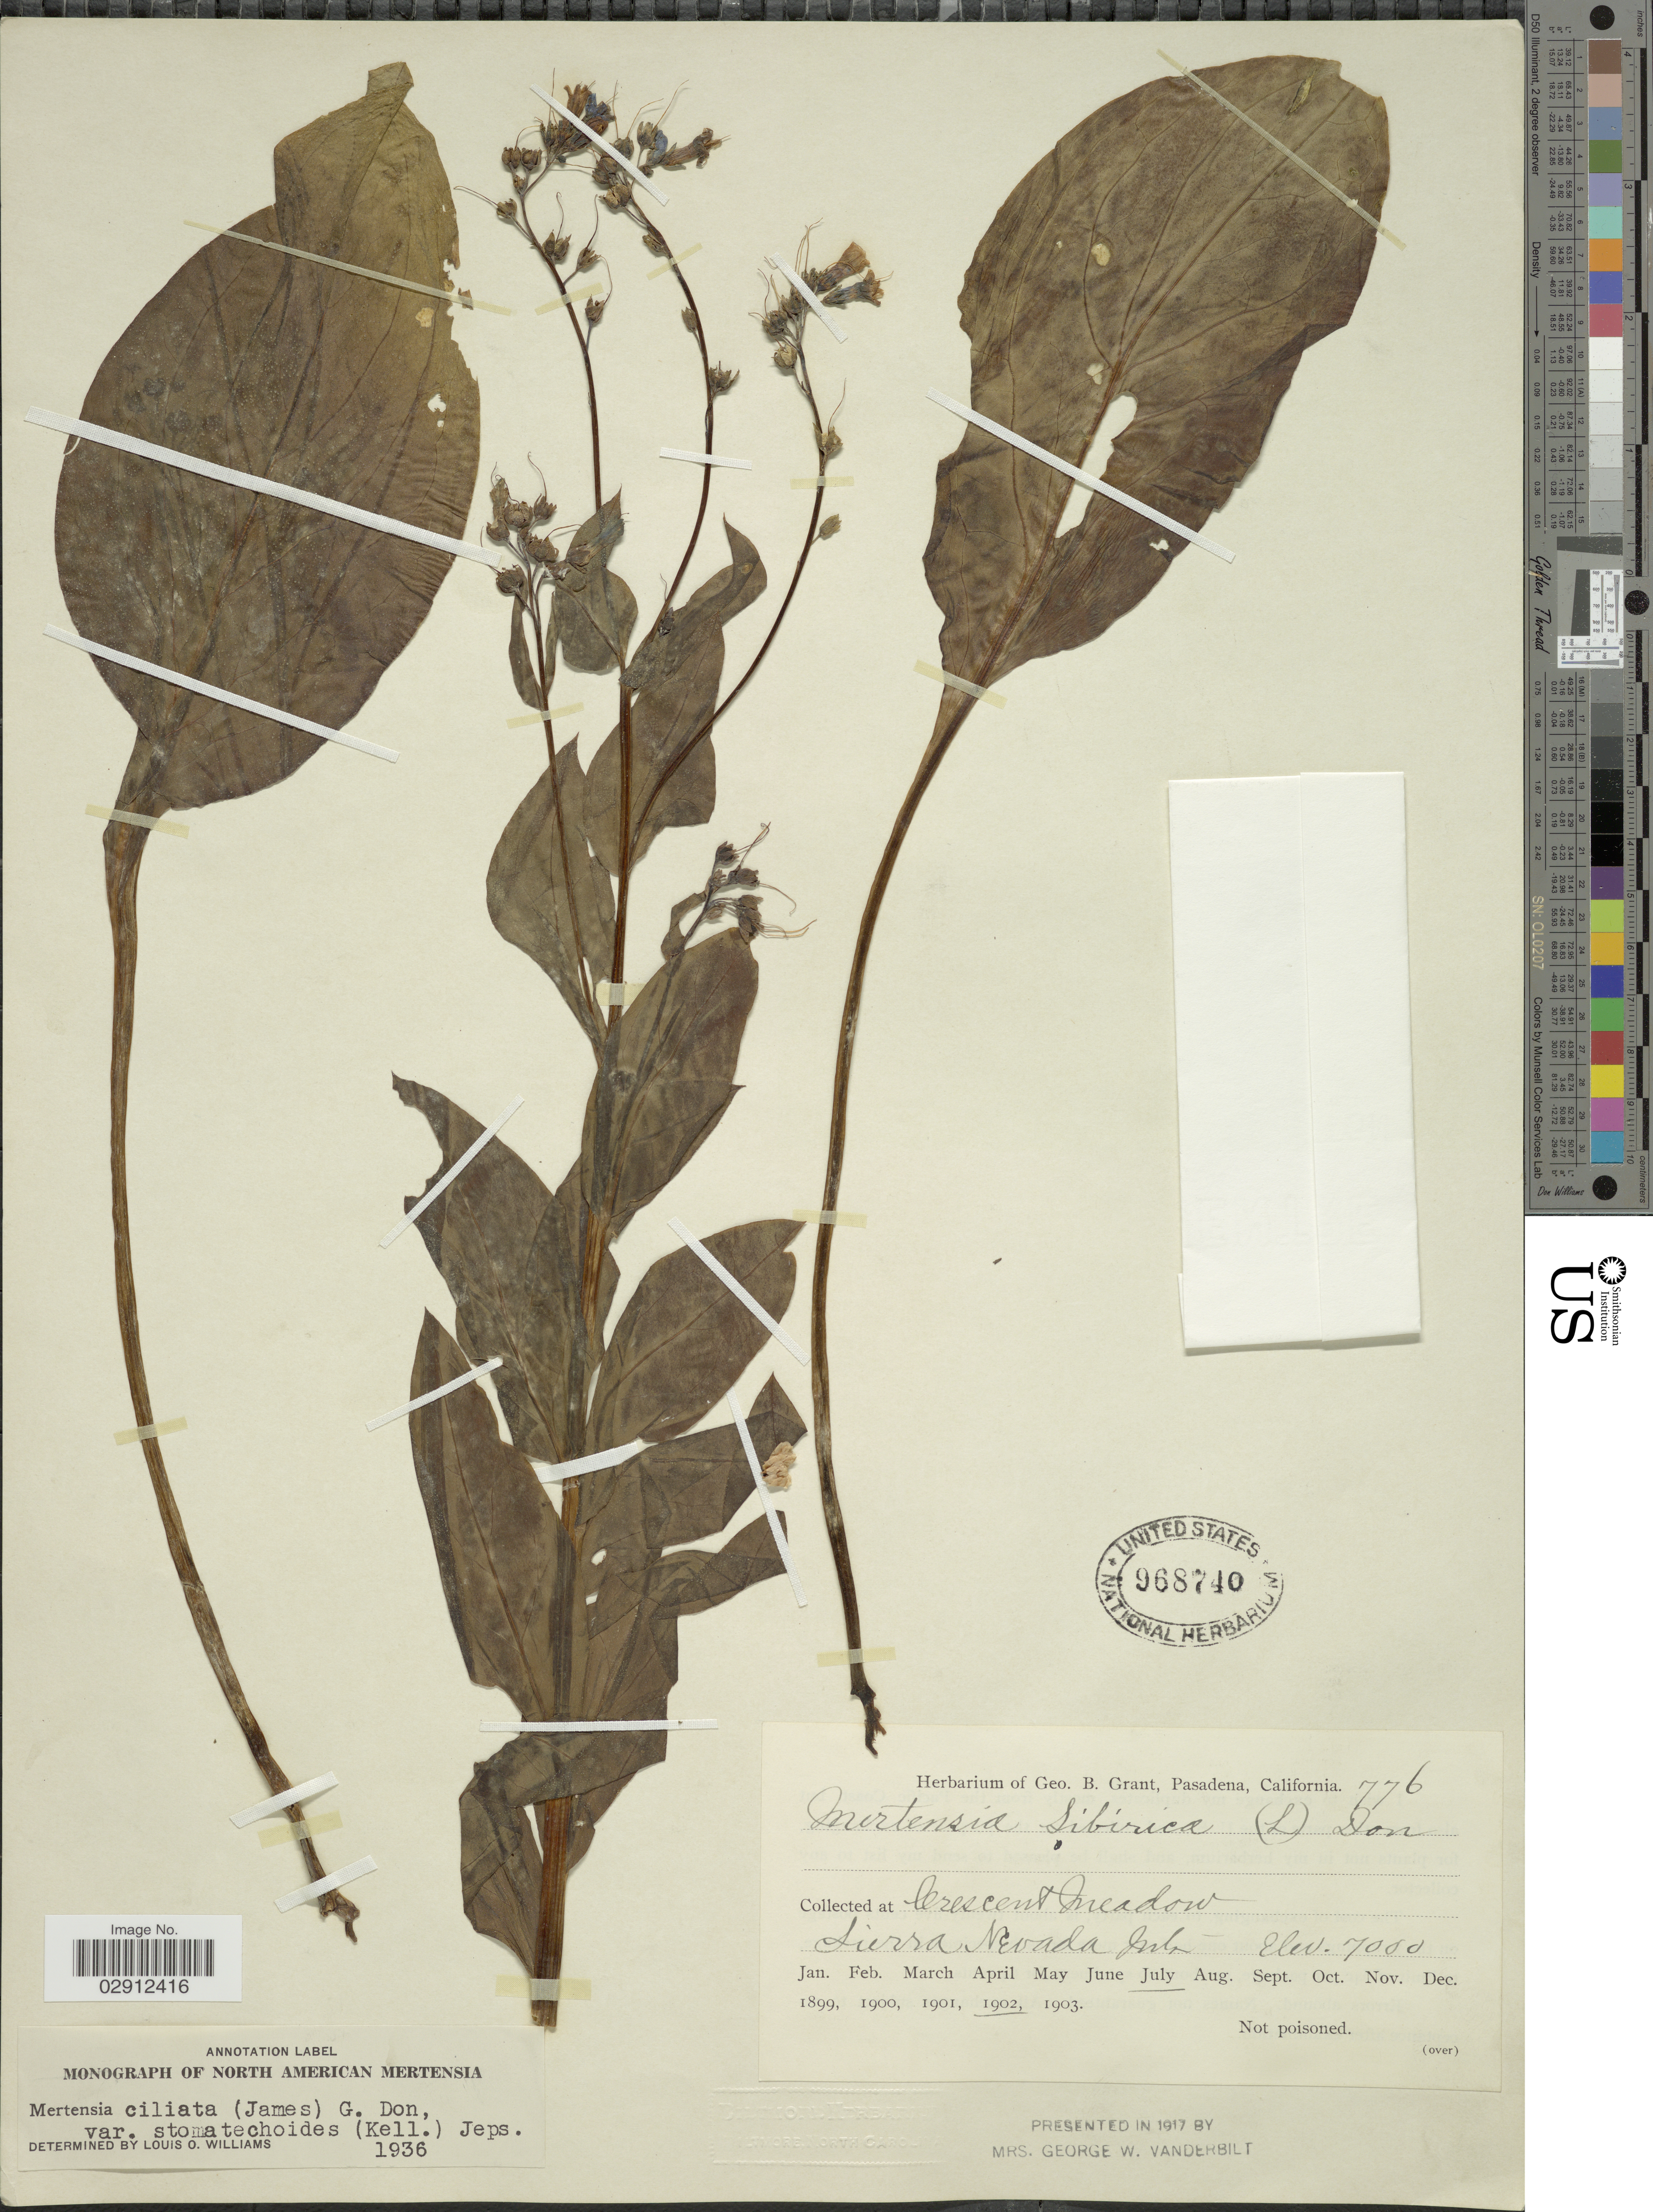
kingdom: Plantae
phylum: Tracheophyta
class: Magnoliopsida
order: Boraginales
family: Boraginaceae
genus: Mertensia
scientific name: Mertensia ciliata var. stomatechoides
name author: (Kellogg) Jeps.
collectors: ex herb. Geo. B. Grant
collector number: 776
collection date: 1902-07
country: United States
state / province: California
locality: Crescent Meadow. Sierra Nevada Mts.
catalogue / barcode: US 968740